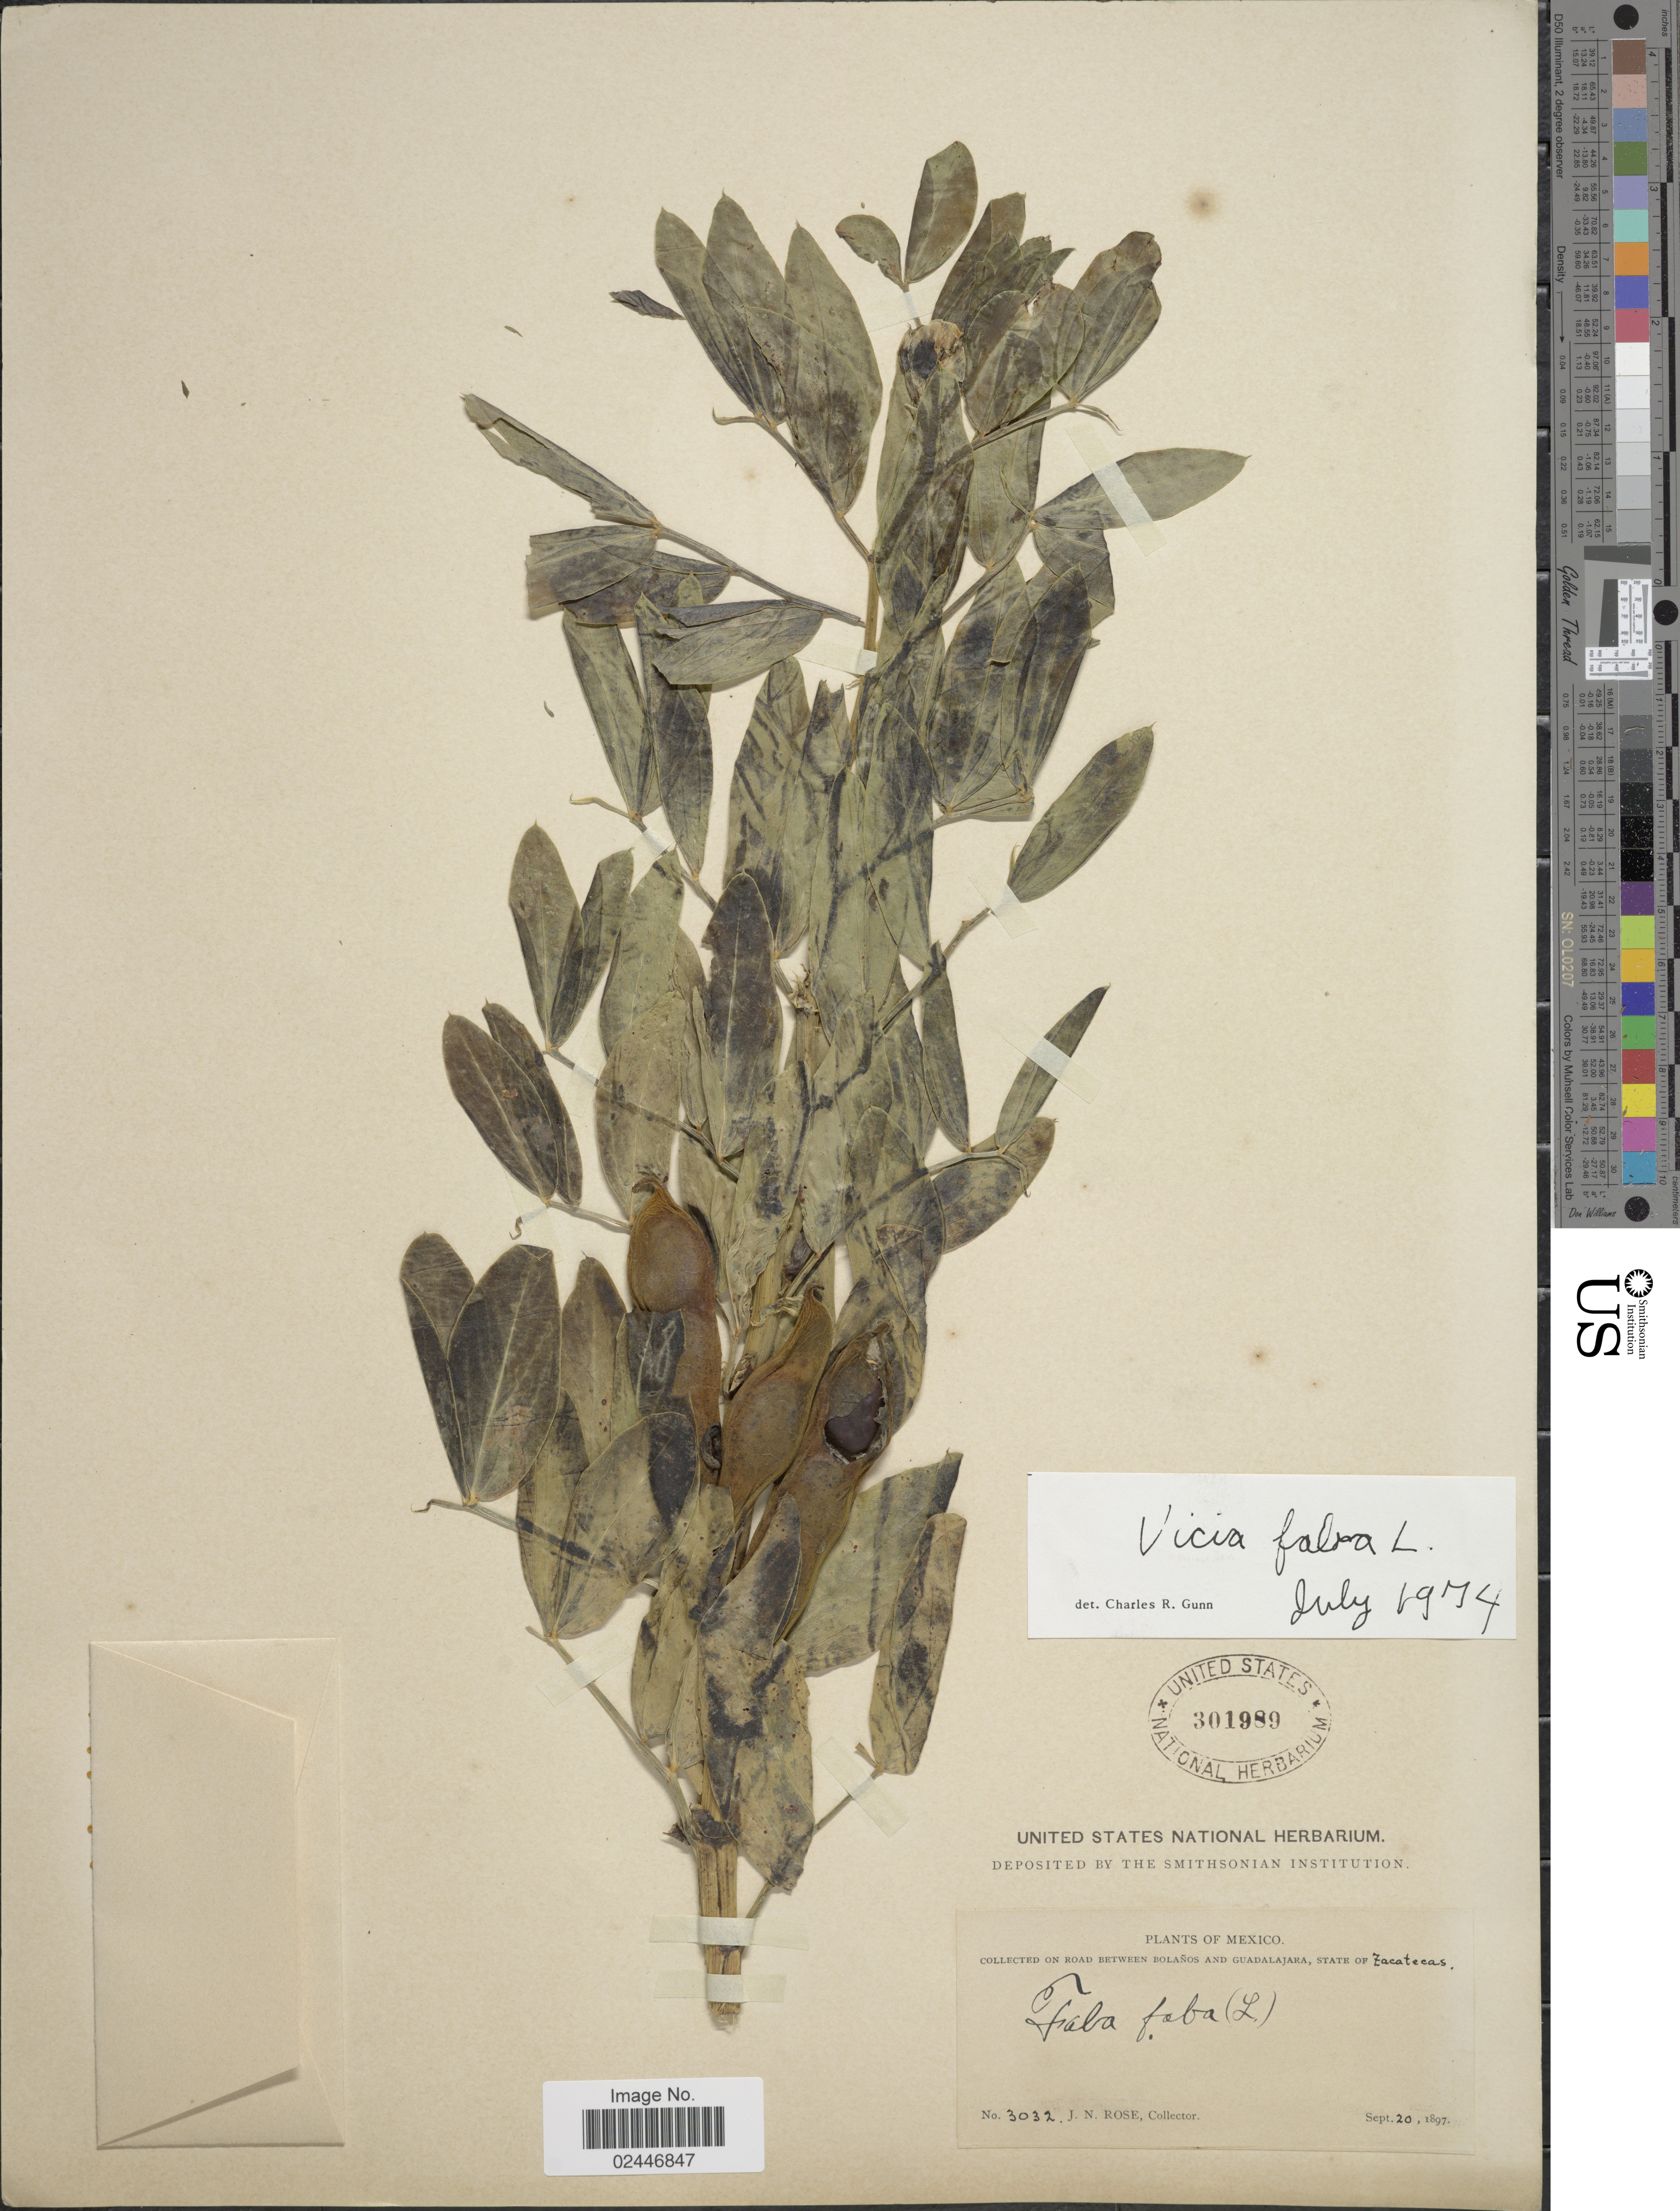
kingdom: Plantae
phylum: Tracheophyta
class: Magnoliopsida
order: Fabales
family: Fabaceae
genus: Vicia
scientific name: Vicia faba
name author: L.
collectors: J. N. Rose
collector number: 3032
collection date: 1897-09-20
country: Mexico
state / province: Zacatecas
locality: Road between Bolanos and Guadalajara.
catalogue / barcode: US 301989